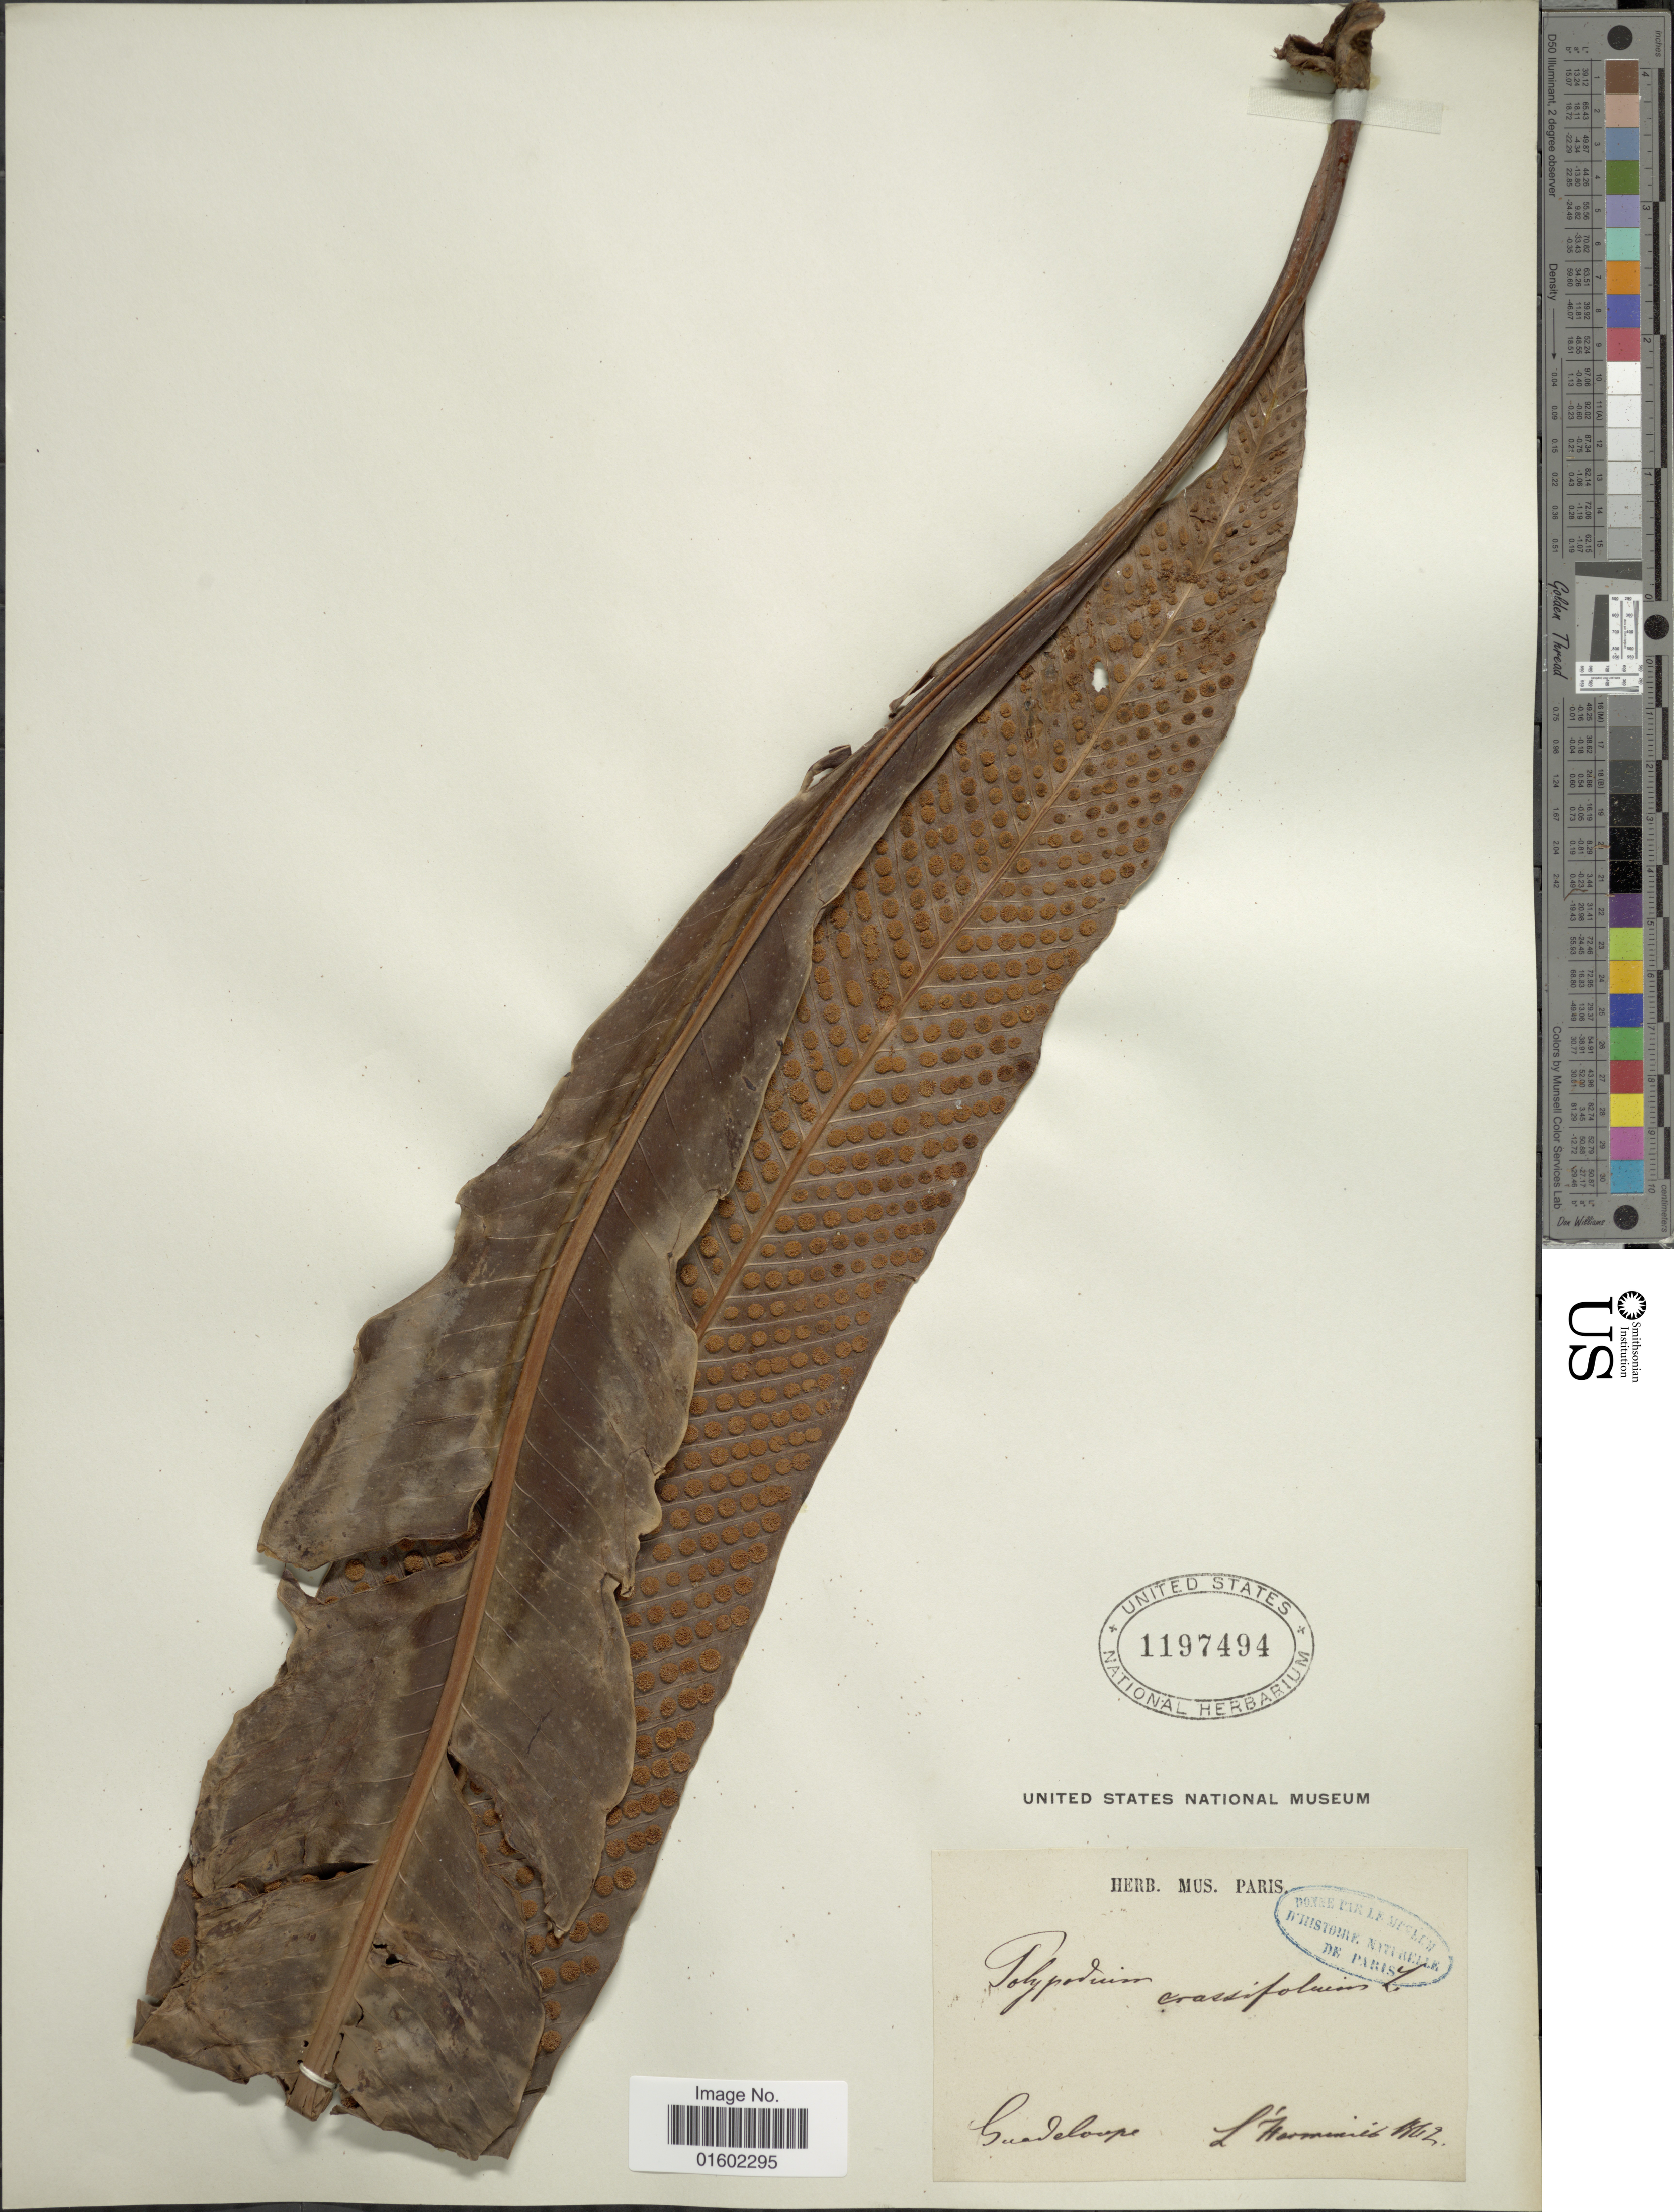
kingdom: Plantae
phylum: Tracheophyta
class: Polypodiopsida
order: Polypodiales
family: Polypodiaceae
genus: Niphidium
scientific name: Niphidium crassifolium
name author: (L.) Lellinger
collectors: -. L'Herminier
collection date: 1862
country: Guadeloupe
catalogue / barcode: US 11979494